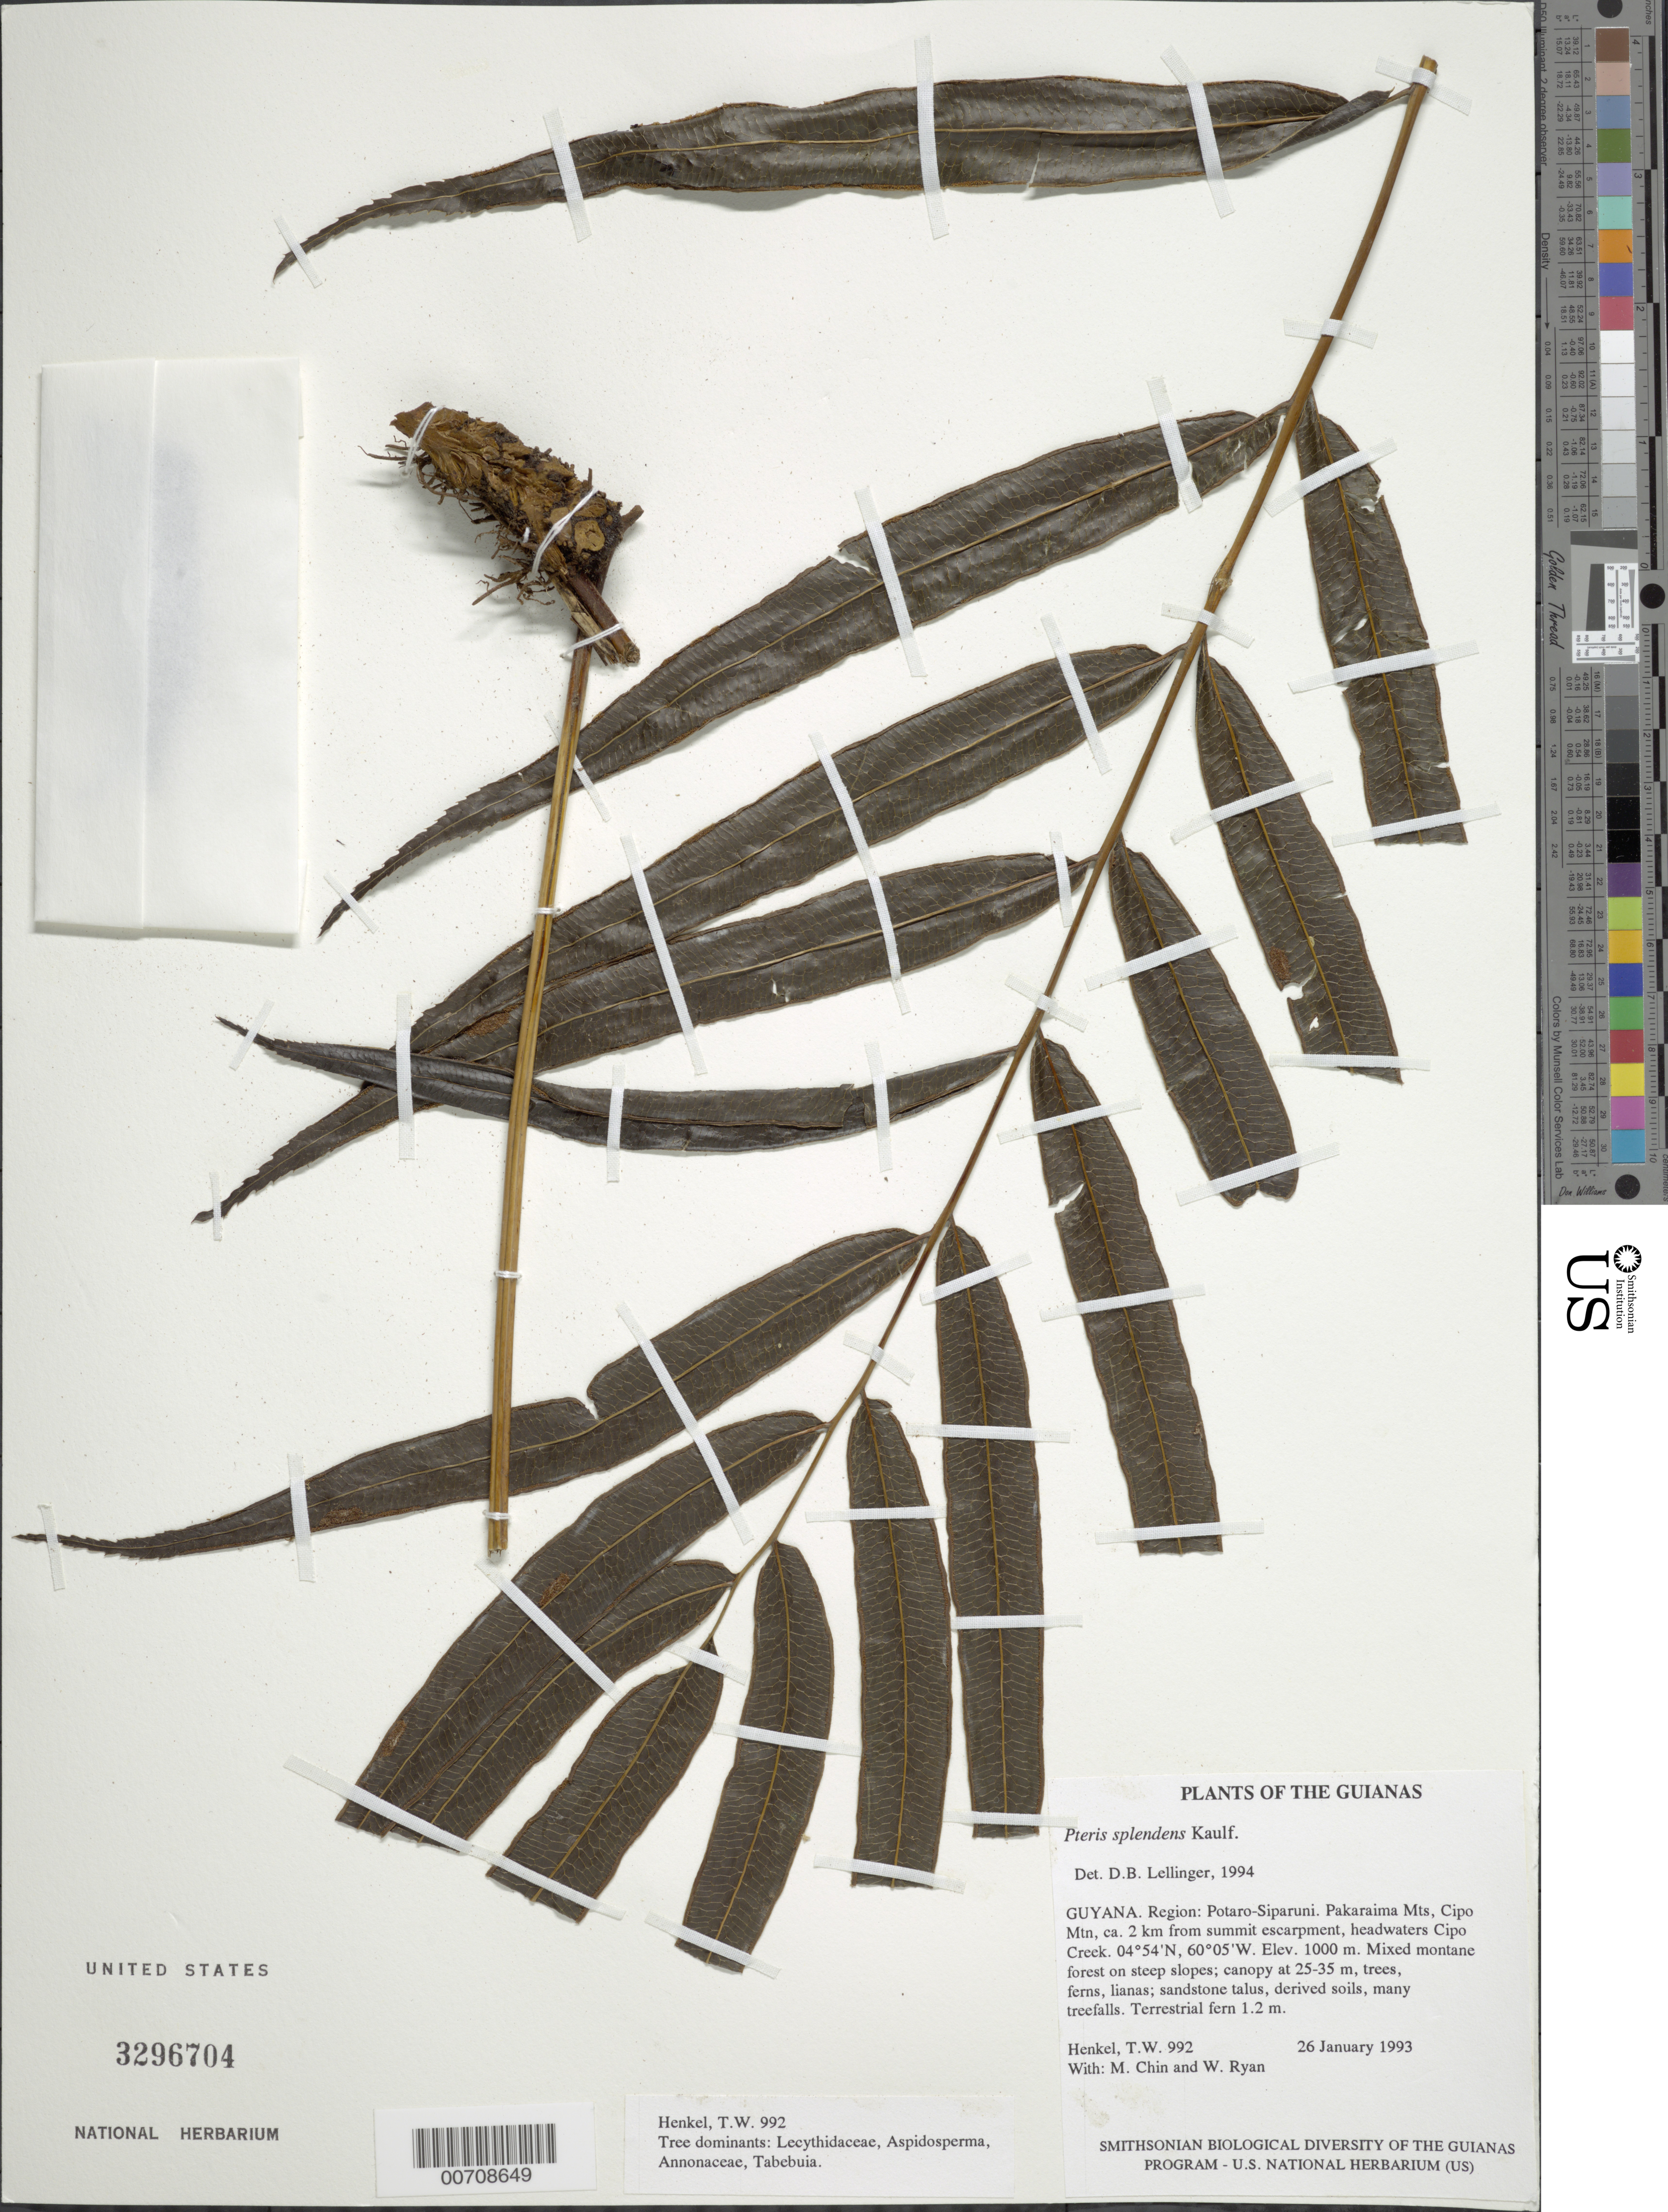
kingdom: Plantae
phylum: Tracheophyta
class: Polypodiopsida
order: Polypodiales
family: Pteridaceae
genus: Pteris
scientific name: Pteris splendens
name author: Kaulf.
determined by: Lellinger, David B., (BOT), Smithsonian Institution - National Museum of Natural History (UNITED STATES)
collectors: T. Henkel, M. Chin & W. Ryan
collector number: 992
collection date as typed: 26 January 1993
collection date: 1993-01-26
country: Guyana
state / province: Potaro-Siparuni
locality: Pakaraima Mts, Cipo Mtn, ca. 2 km from summit escarpment, headwaters Cipo Creek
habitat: Mixed montane forest on steep slopes; canopy at 25-35 m; sandstone talus, derived soils, many treefalls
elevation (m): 1000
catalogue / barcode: US 3296704